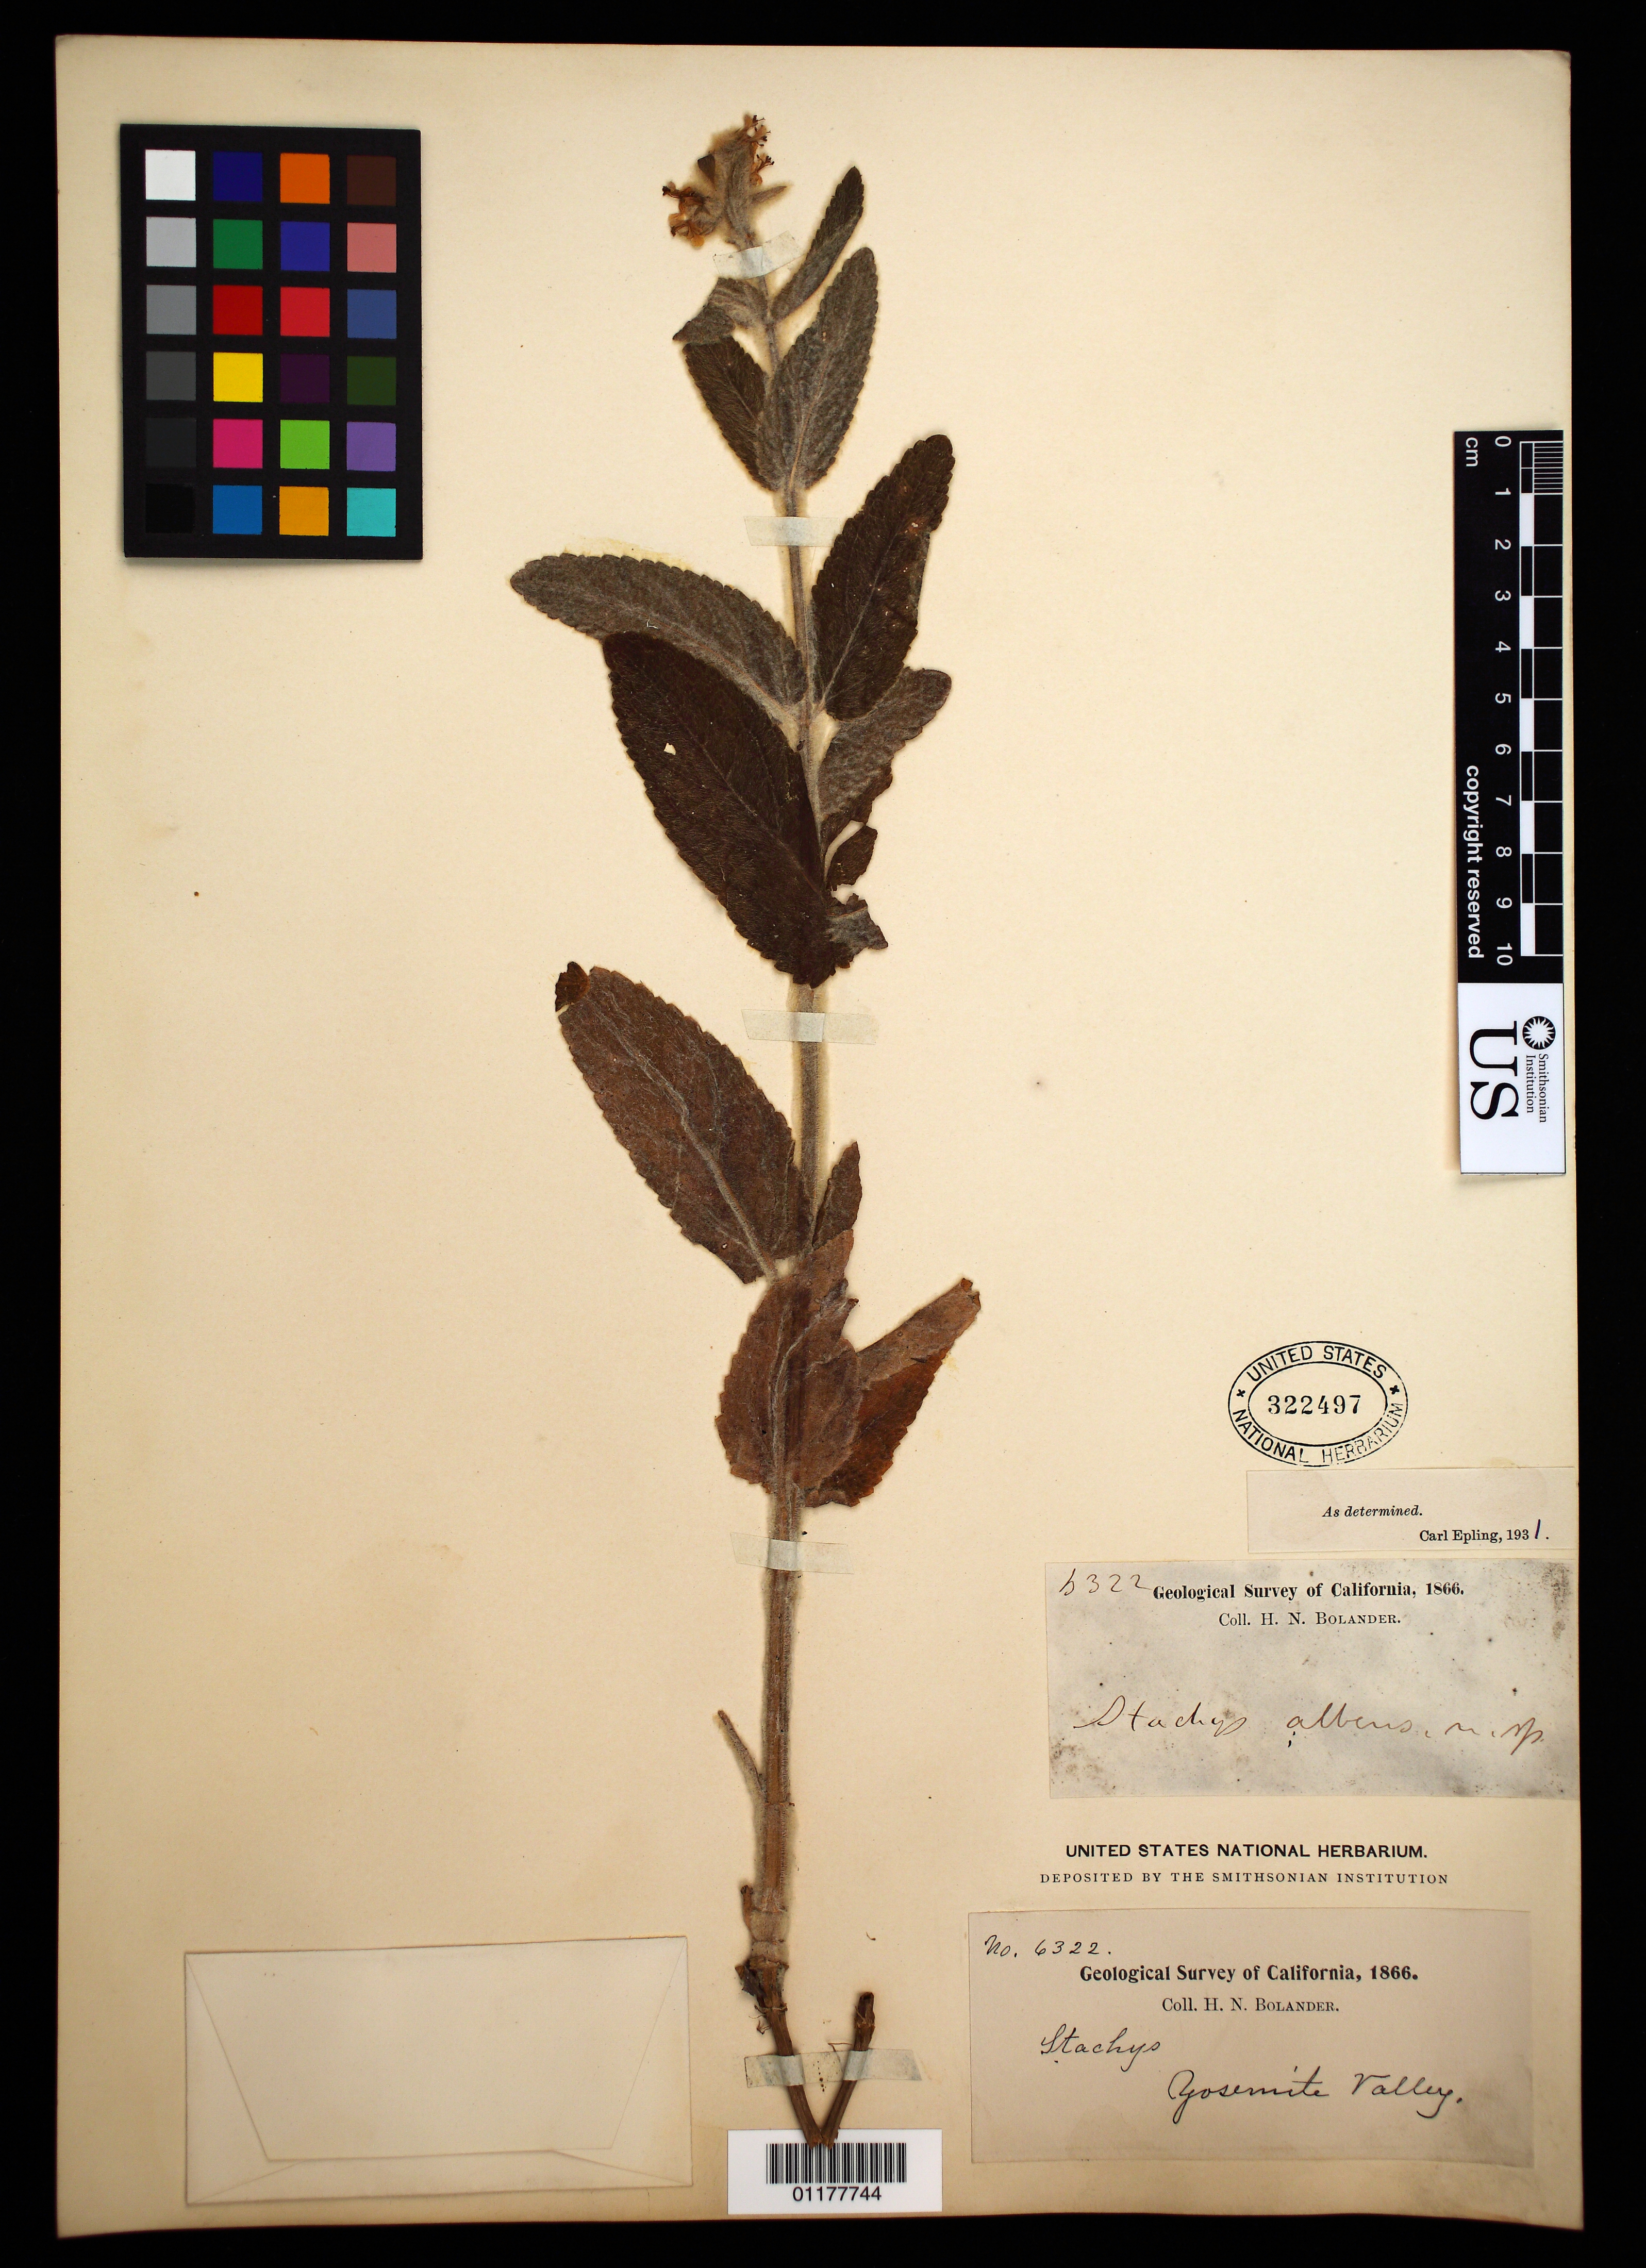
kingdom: Plantae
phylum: Tracheophyta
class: Magnoliopsida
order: Lamiales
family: Lamiaceae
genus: Stachys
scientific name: Stachys albens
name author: A. Gray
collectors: H. Bolander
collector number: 6322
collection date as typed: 1866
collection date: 1866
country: United States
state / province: California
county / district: Mariposa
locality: Yosemite Valley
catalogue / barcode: US 322497